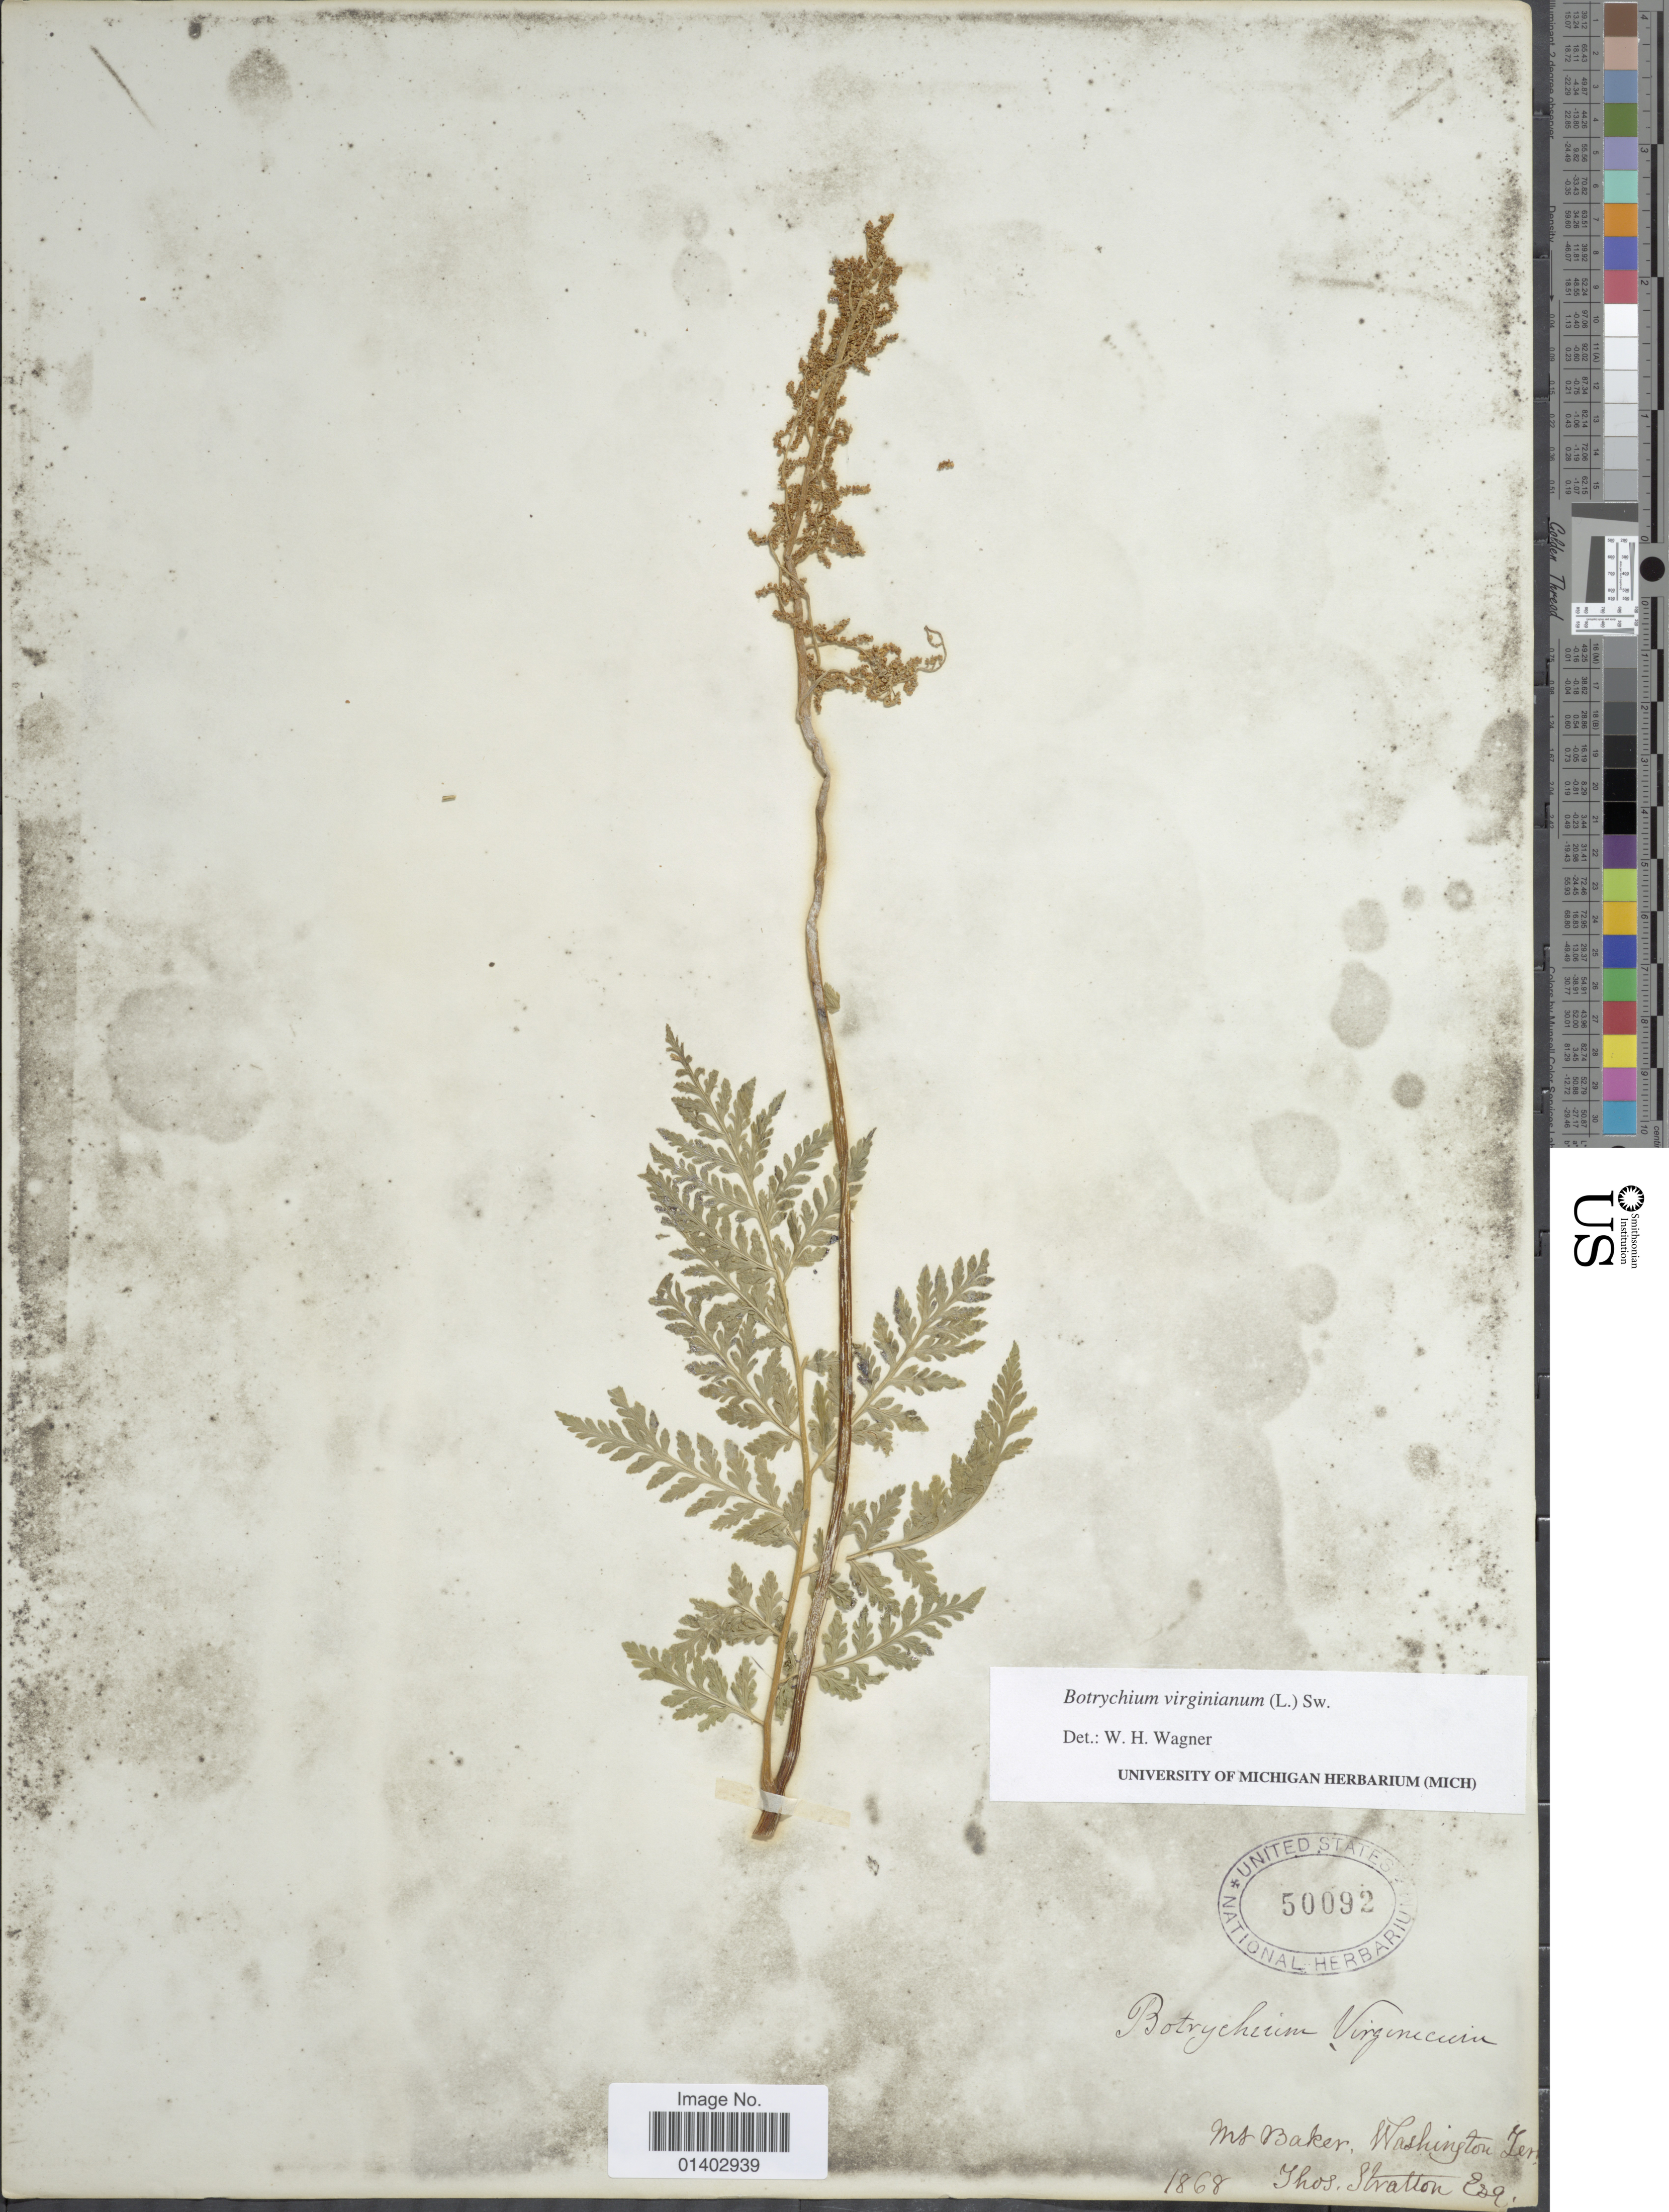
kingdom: Plantae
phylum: Tracheophyta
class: Polypodiopsida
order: Ophioglossales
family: Ophioglossaceae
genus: Botrychium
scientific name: Botrychium virginianum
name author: (L.) Sw.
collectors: T. Stratton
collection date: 1868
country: United States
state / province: Washington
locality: Mt Baker, Washington Terr.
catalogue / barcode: US 50092